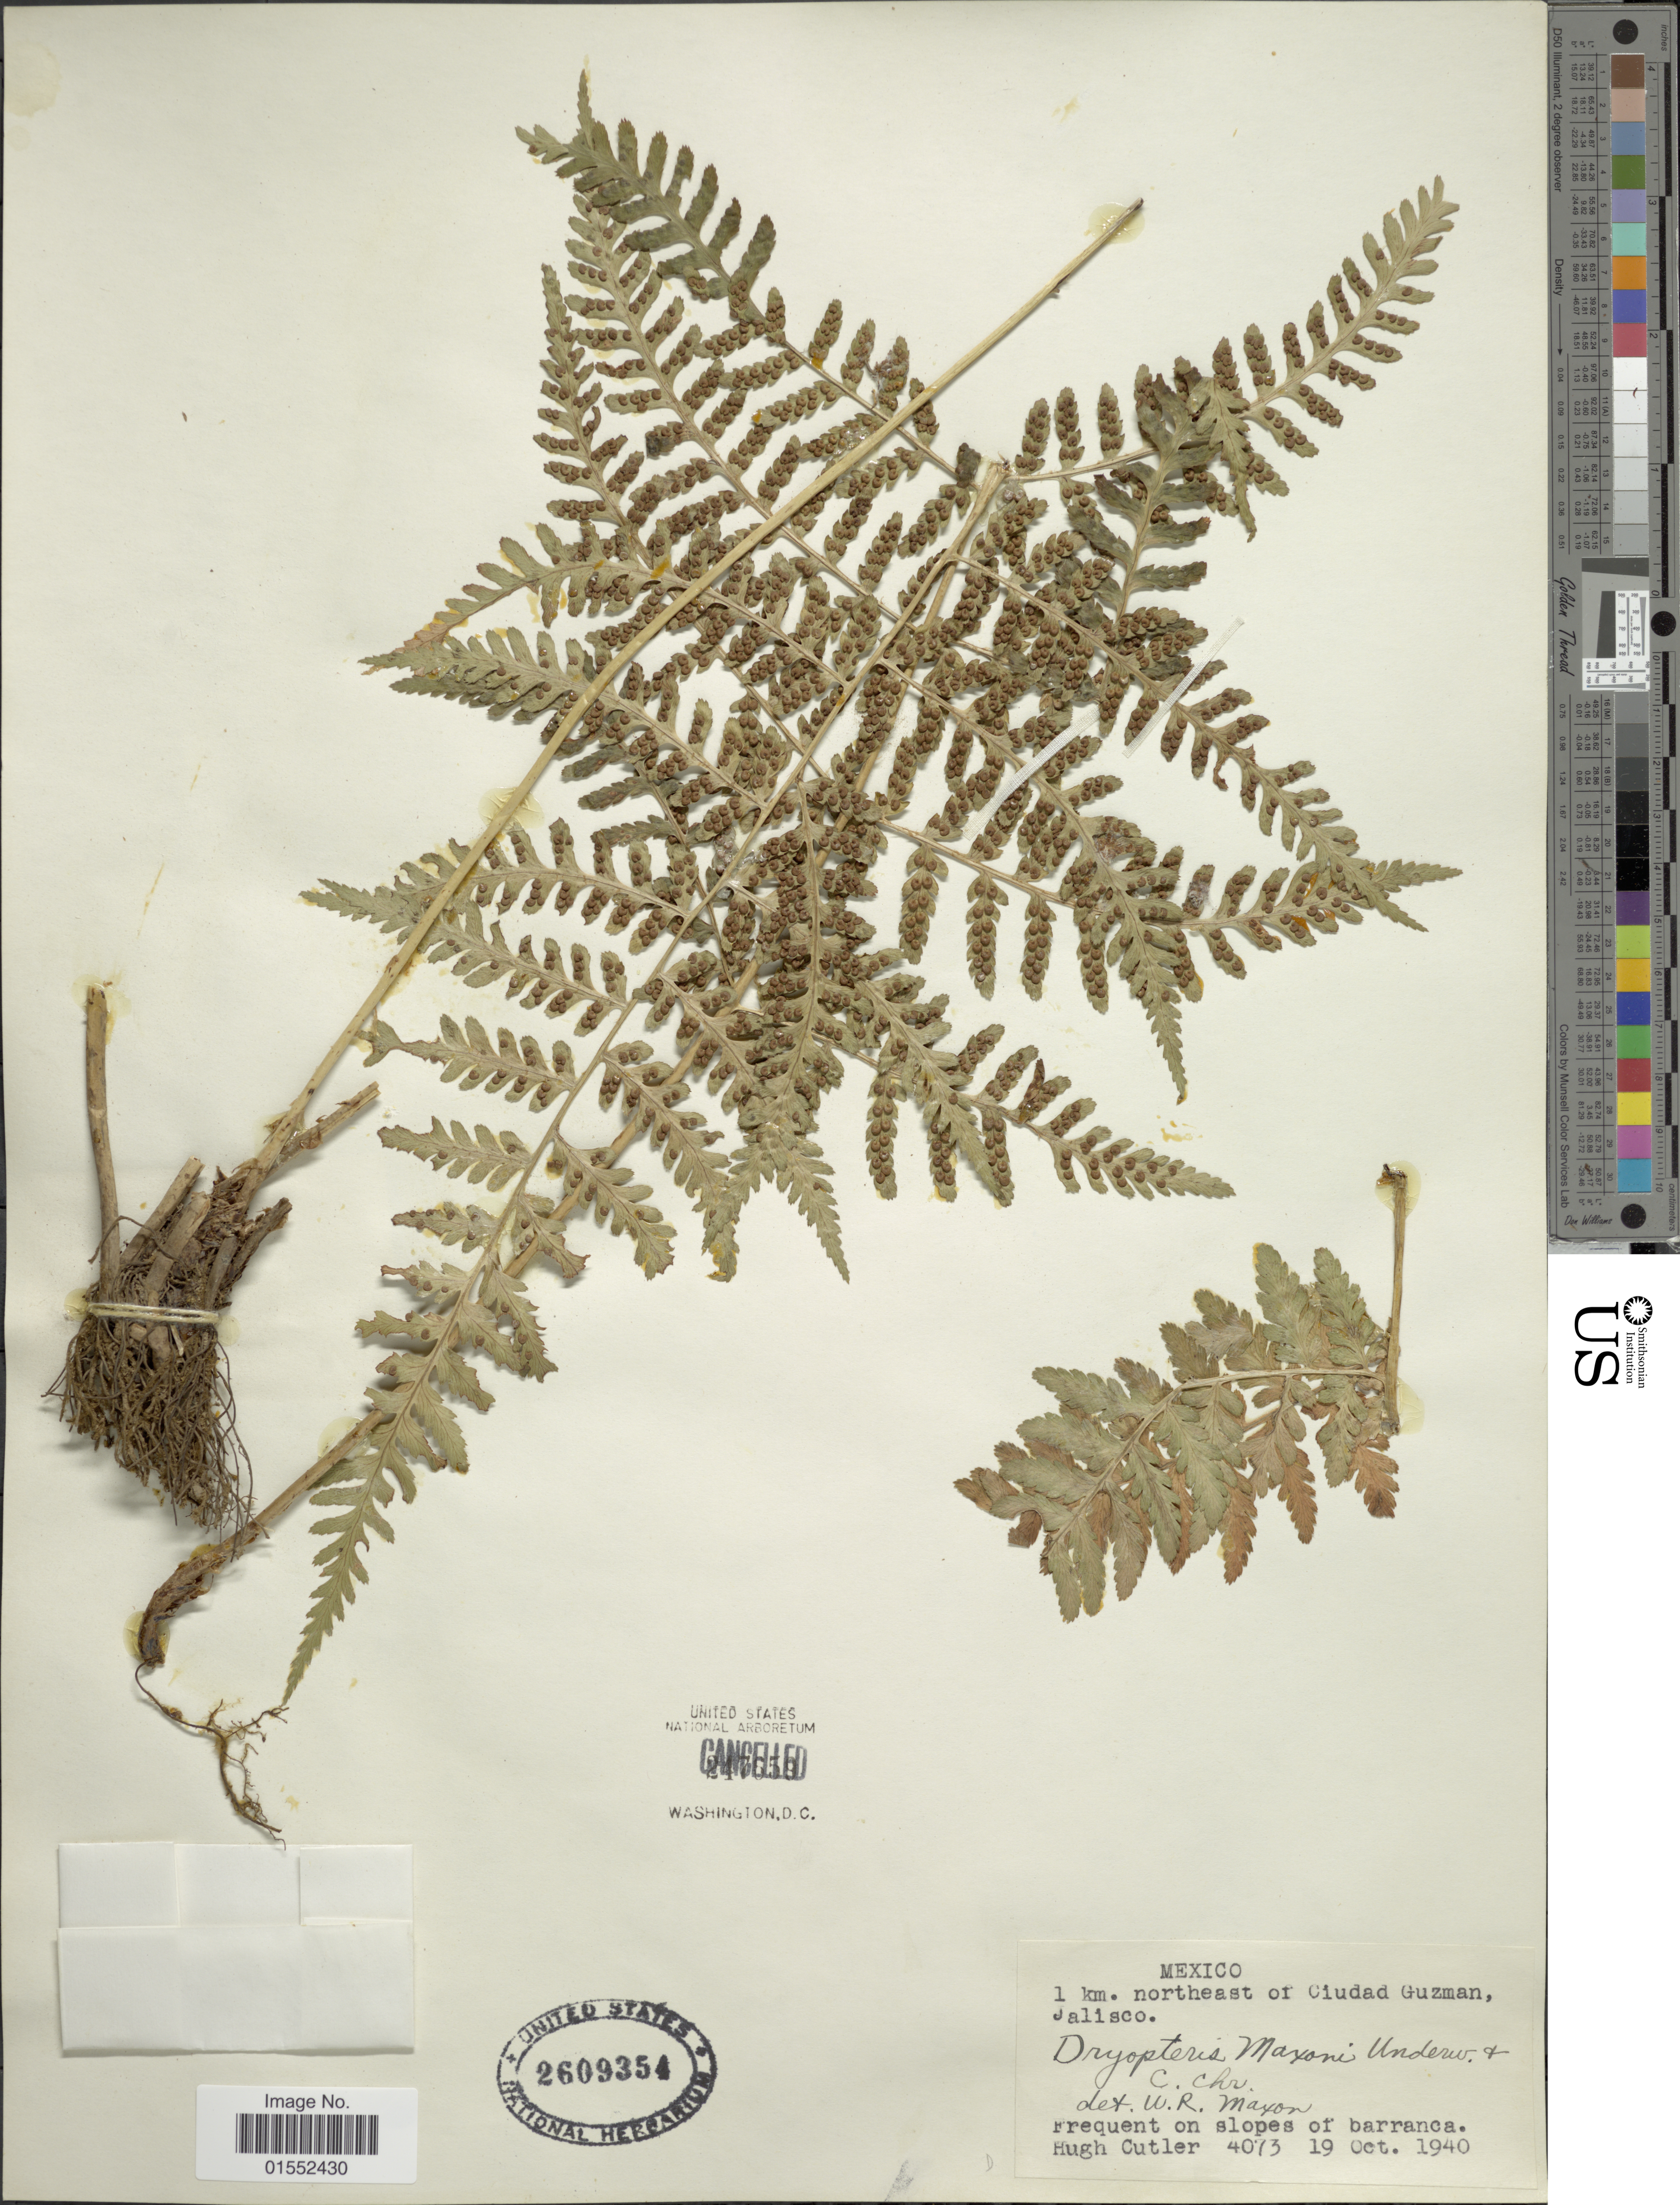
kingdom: Plantae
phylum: Tracheophyta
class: Polypodiopsida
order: Polypodiales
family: Dryopteridaceae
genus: Dryopteris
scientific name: Dryopteris maxonii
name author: Underw. & C. Chr.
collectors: H. C. Cutler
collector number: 4073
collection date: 1940-10-19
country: Mexico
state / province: Jalisco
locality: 1 km. northeast of Ciudad Guzman, Jalisco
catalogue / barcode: US 2609354